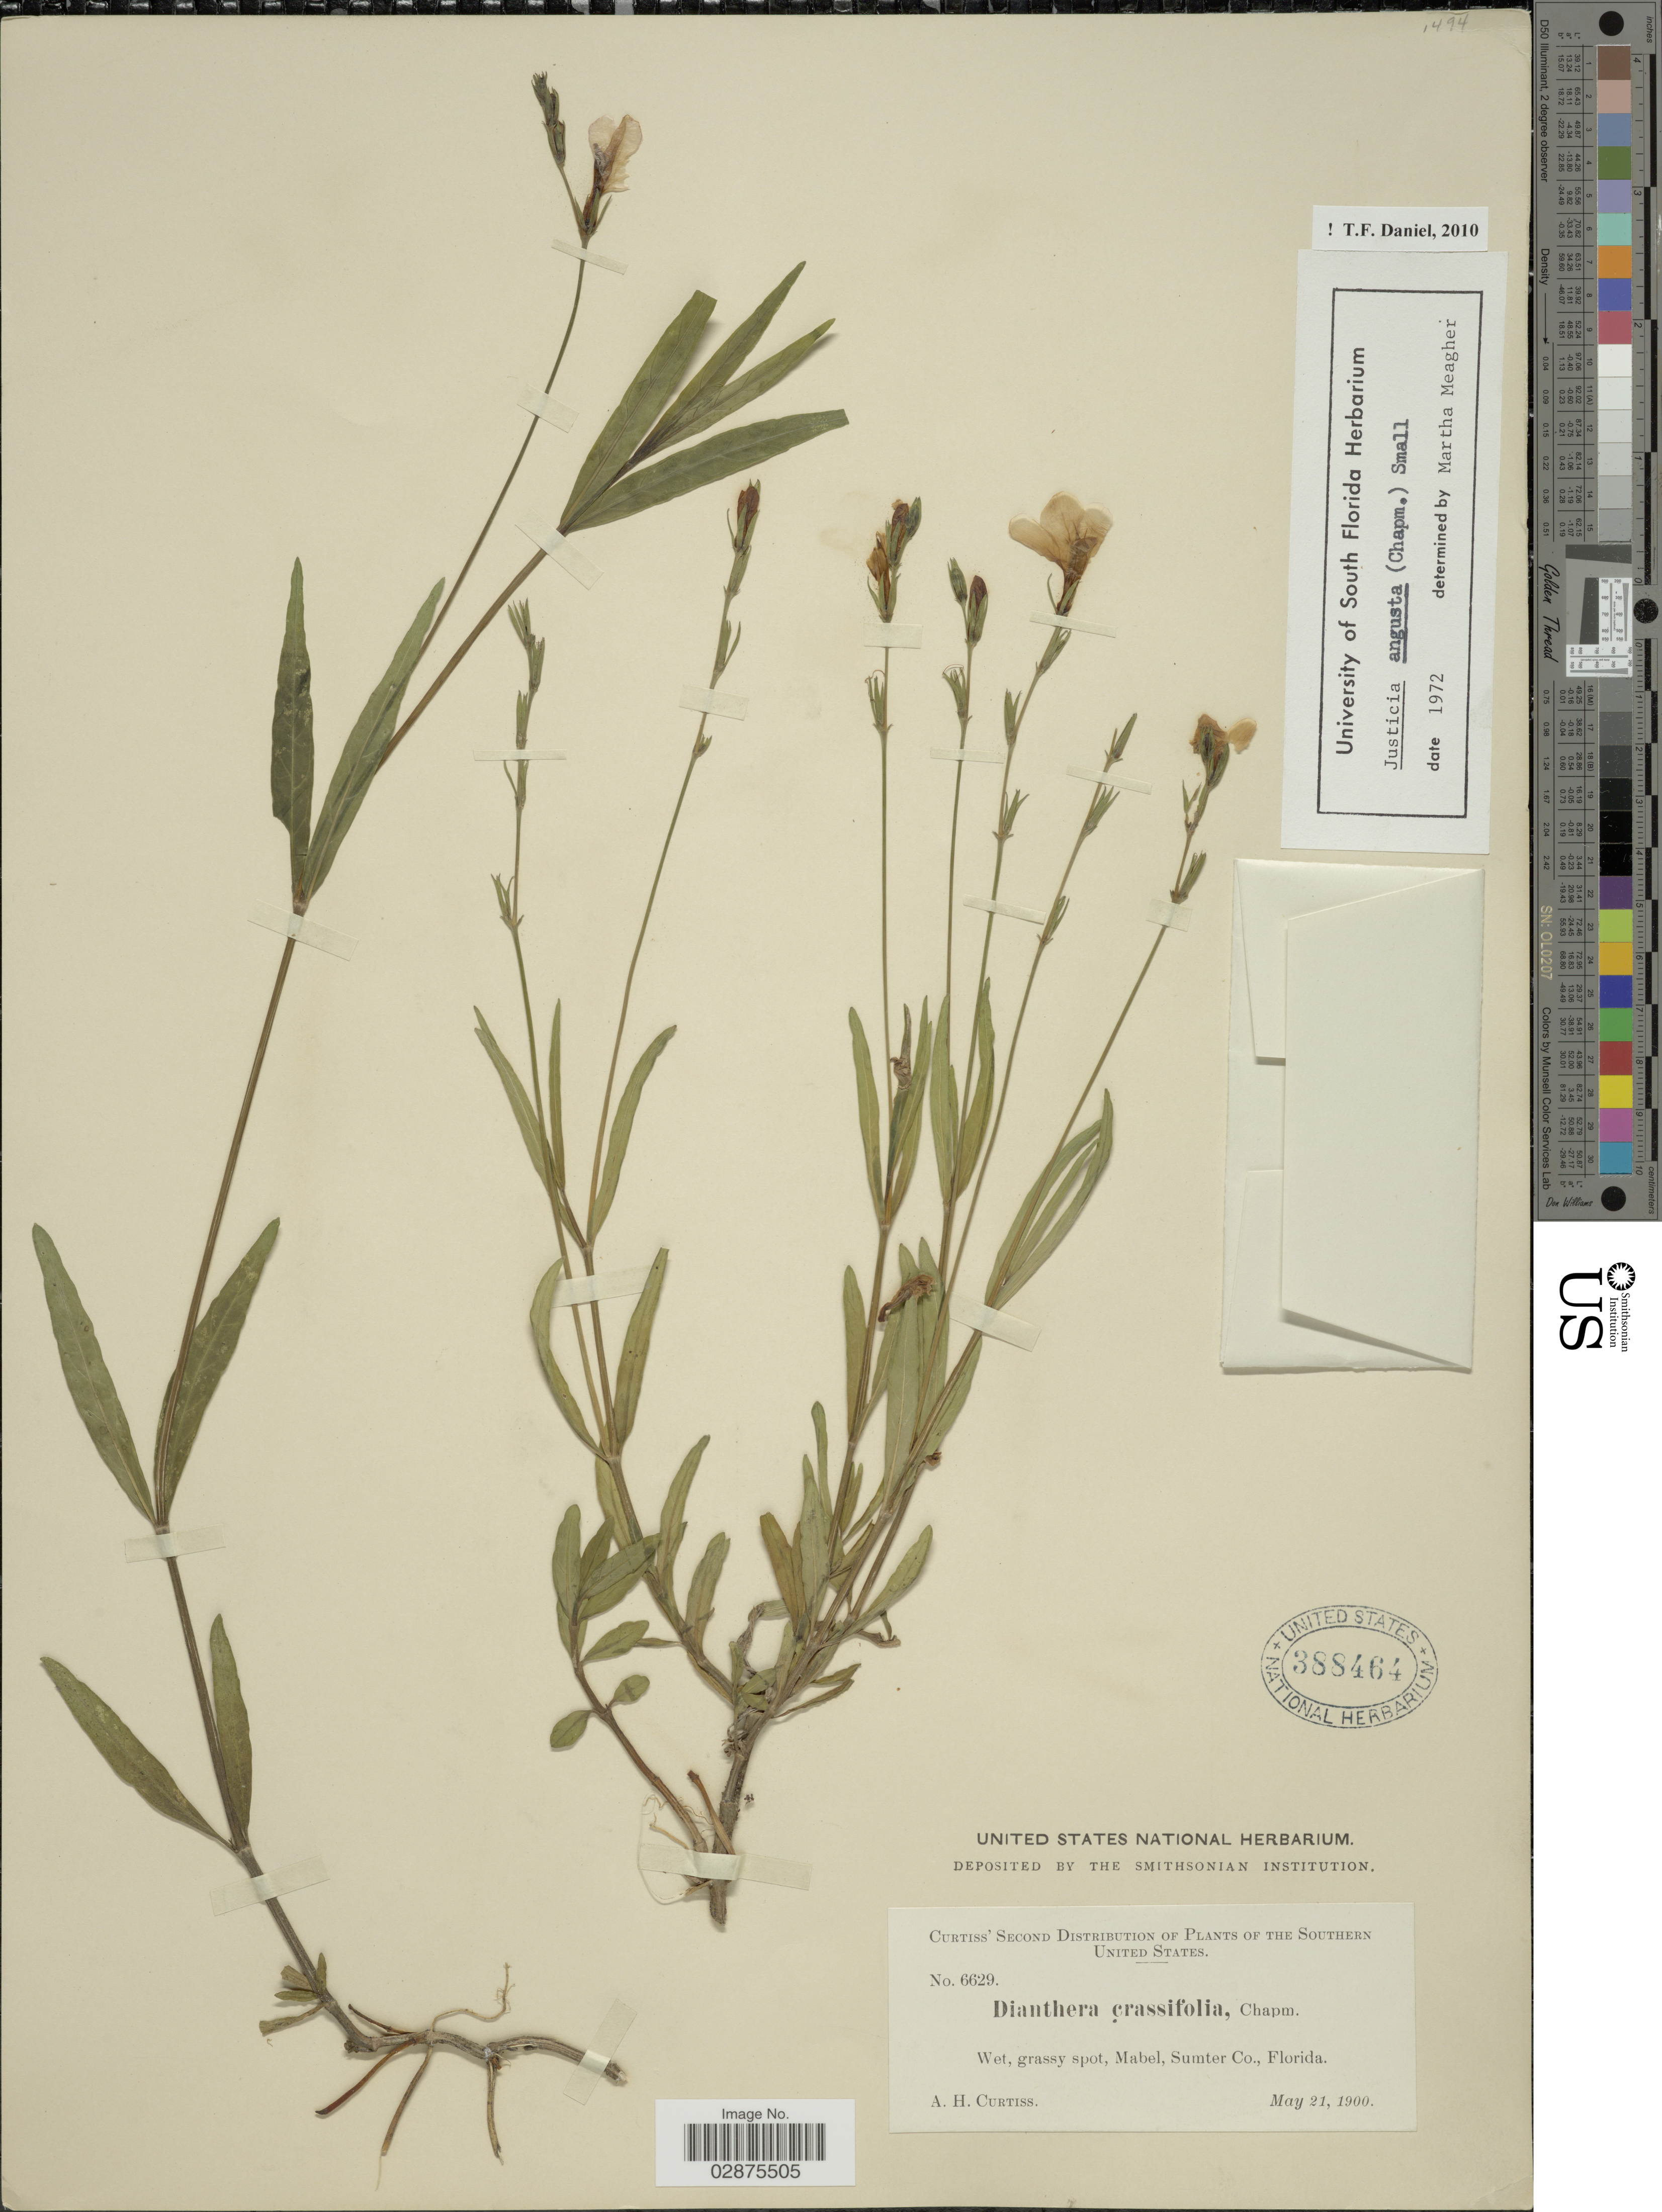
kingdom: Plantae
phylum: Tracheophyta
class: Magnoliopsida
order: Lamiales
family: Acanthaceae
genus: Justicia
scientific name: Justicia angusta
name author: (Chapm.) Small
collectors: A. H. Curtiss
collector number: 6629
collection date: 1900-05-21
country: United States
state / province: Florida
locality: Southern United States. Wet, grassy spot, Mabel, Sumter Co.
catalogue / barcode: US 388464